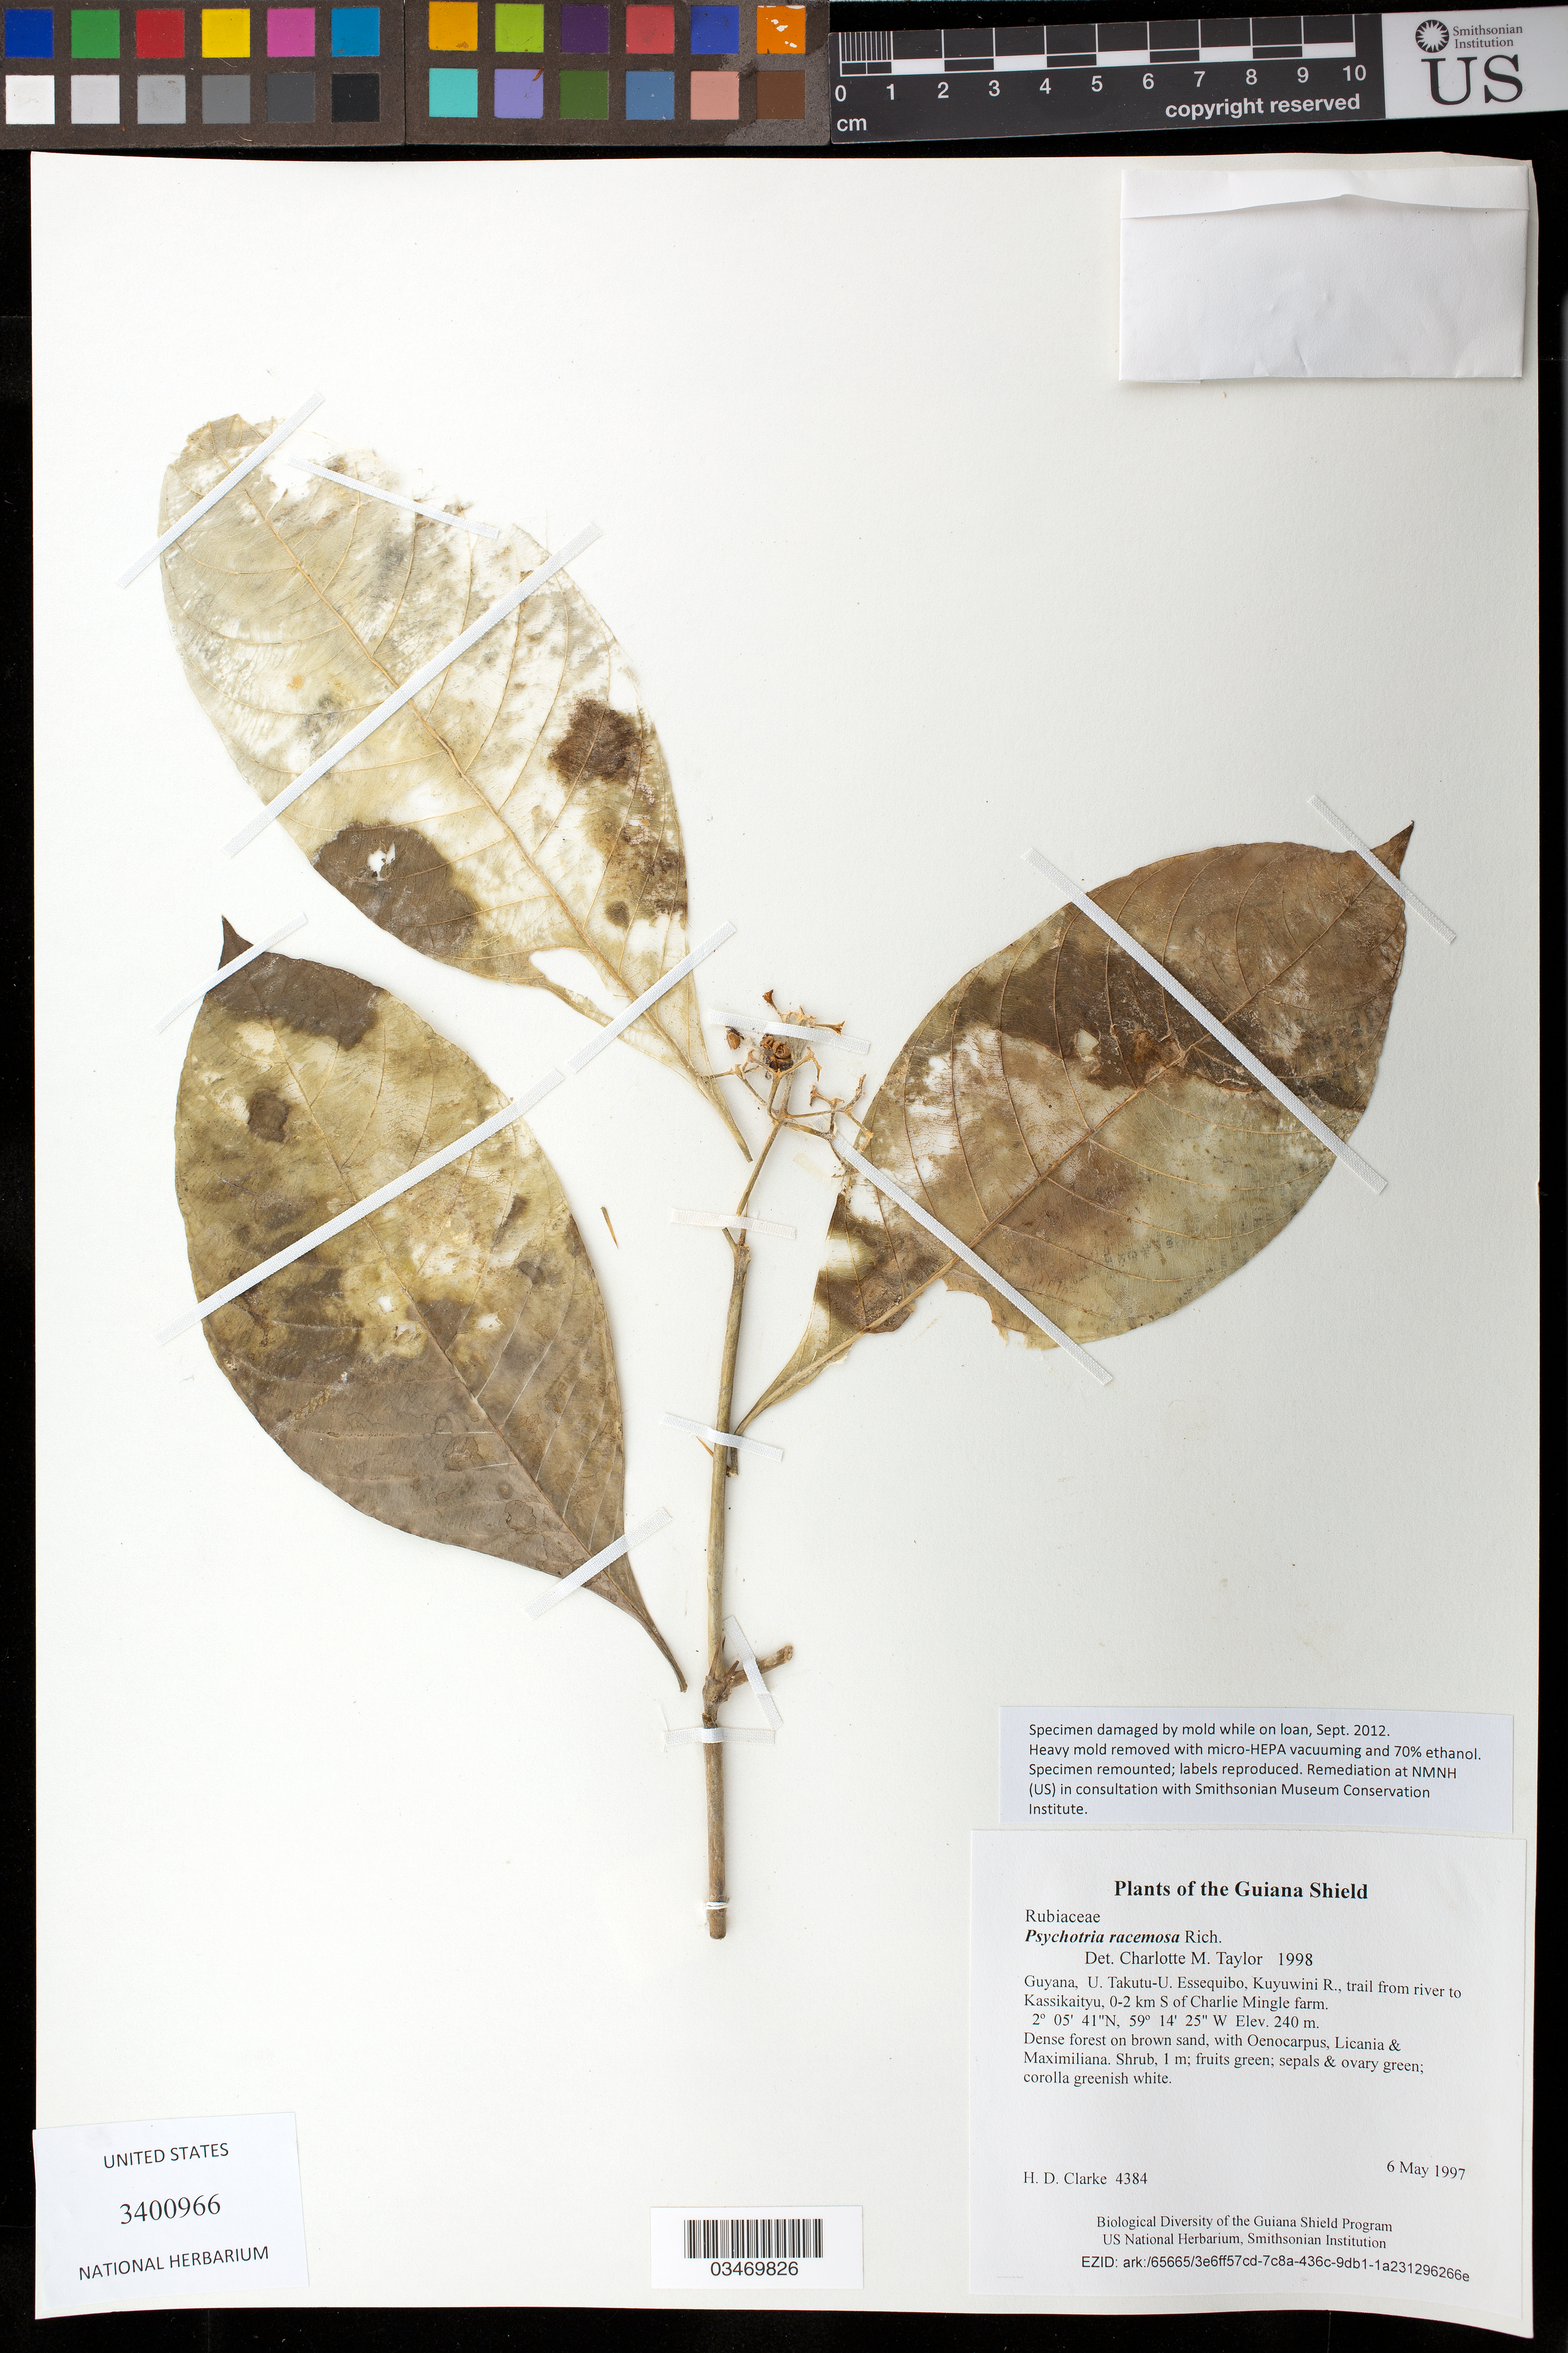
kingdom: Plantae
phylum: Tracheophyta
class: Magnoliopsida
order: Gentianales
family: Rubiaceae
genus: Psychotria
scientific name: Psychotria racemosa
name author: Rich.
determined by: Taylor, Charlotte M.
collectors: H. D. Clarke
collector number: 4384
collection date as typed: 6 May 1997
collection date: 1997-05-06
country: Guyana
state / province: U. Takutu-U. Essequibo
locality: Kuyuwini R., trail from river to Kassikaityu, 0-2 km S of Charlie Mingle farm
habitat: Dense forest on brown sand, with Oenocarpus, Licania & Maximiliana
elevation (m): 240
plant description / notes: Distribution: Specimen damaged by mold while on loan, Sept. 2012. Heavy mold removed with micro-HEPA vacuuming and 70% ethanol. Specimen remounted; labels reproduced. Remediation at NMNH (US) in consultation with Smithsonian Museum Conservation Institute.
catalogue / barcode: US 3400966